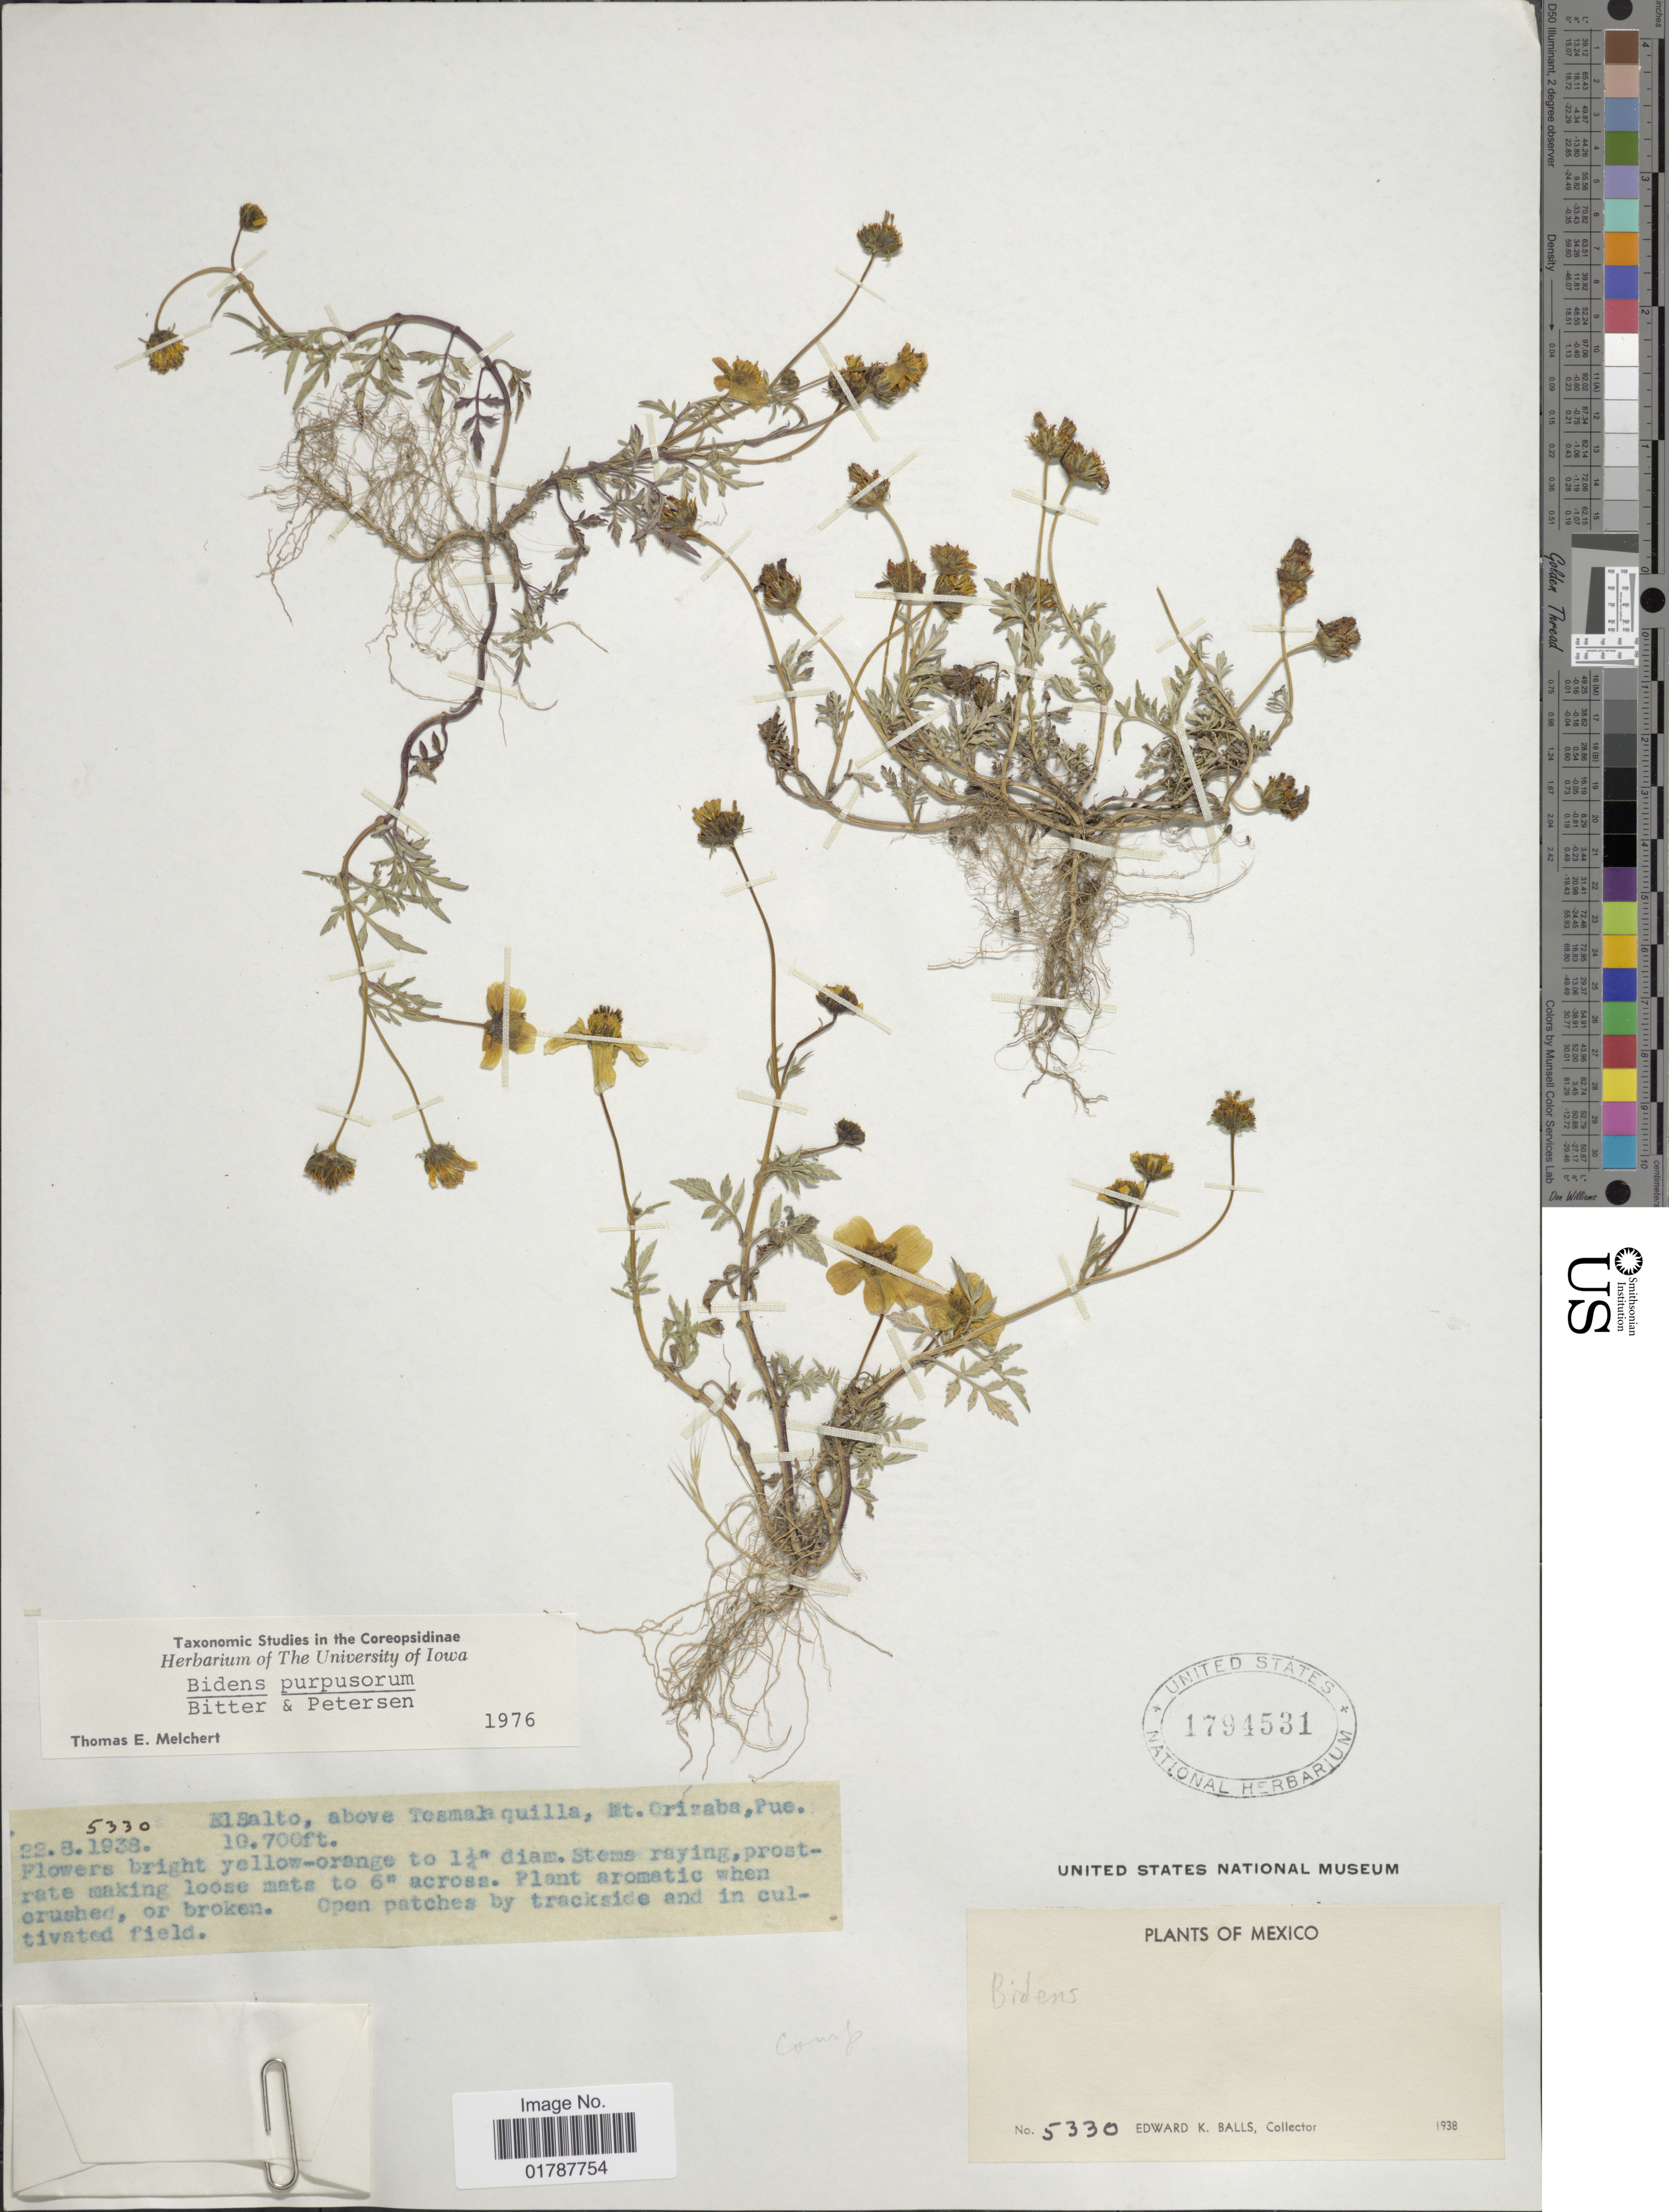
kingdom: Plantae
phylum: Tracheophyta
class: Magnoliopsida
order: Asterales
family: Asteraceae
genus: Bidens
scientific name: Bidens purpusorum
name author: Bitter & Petersen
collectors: E. K. Balls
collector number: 5330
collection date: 1938-08-22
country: Mexico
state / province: Puebla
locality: El Salto, above Tesmalaquilla, Mt. Orizaba, Pue.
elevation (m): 3261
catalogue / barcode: US 1794531